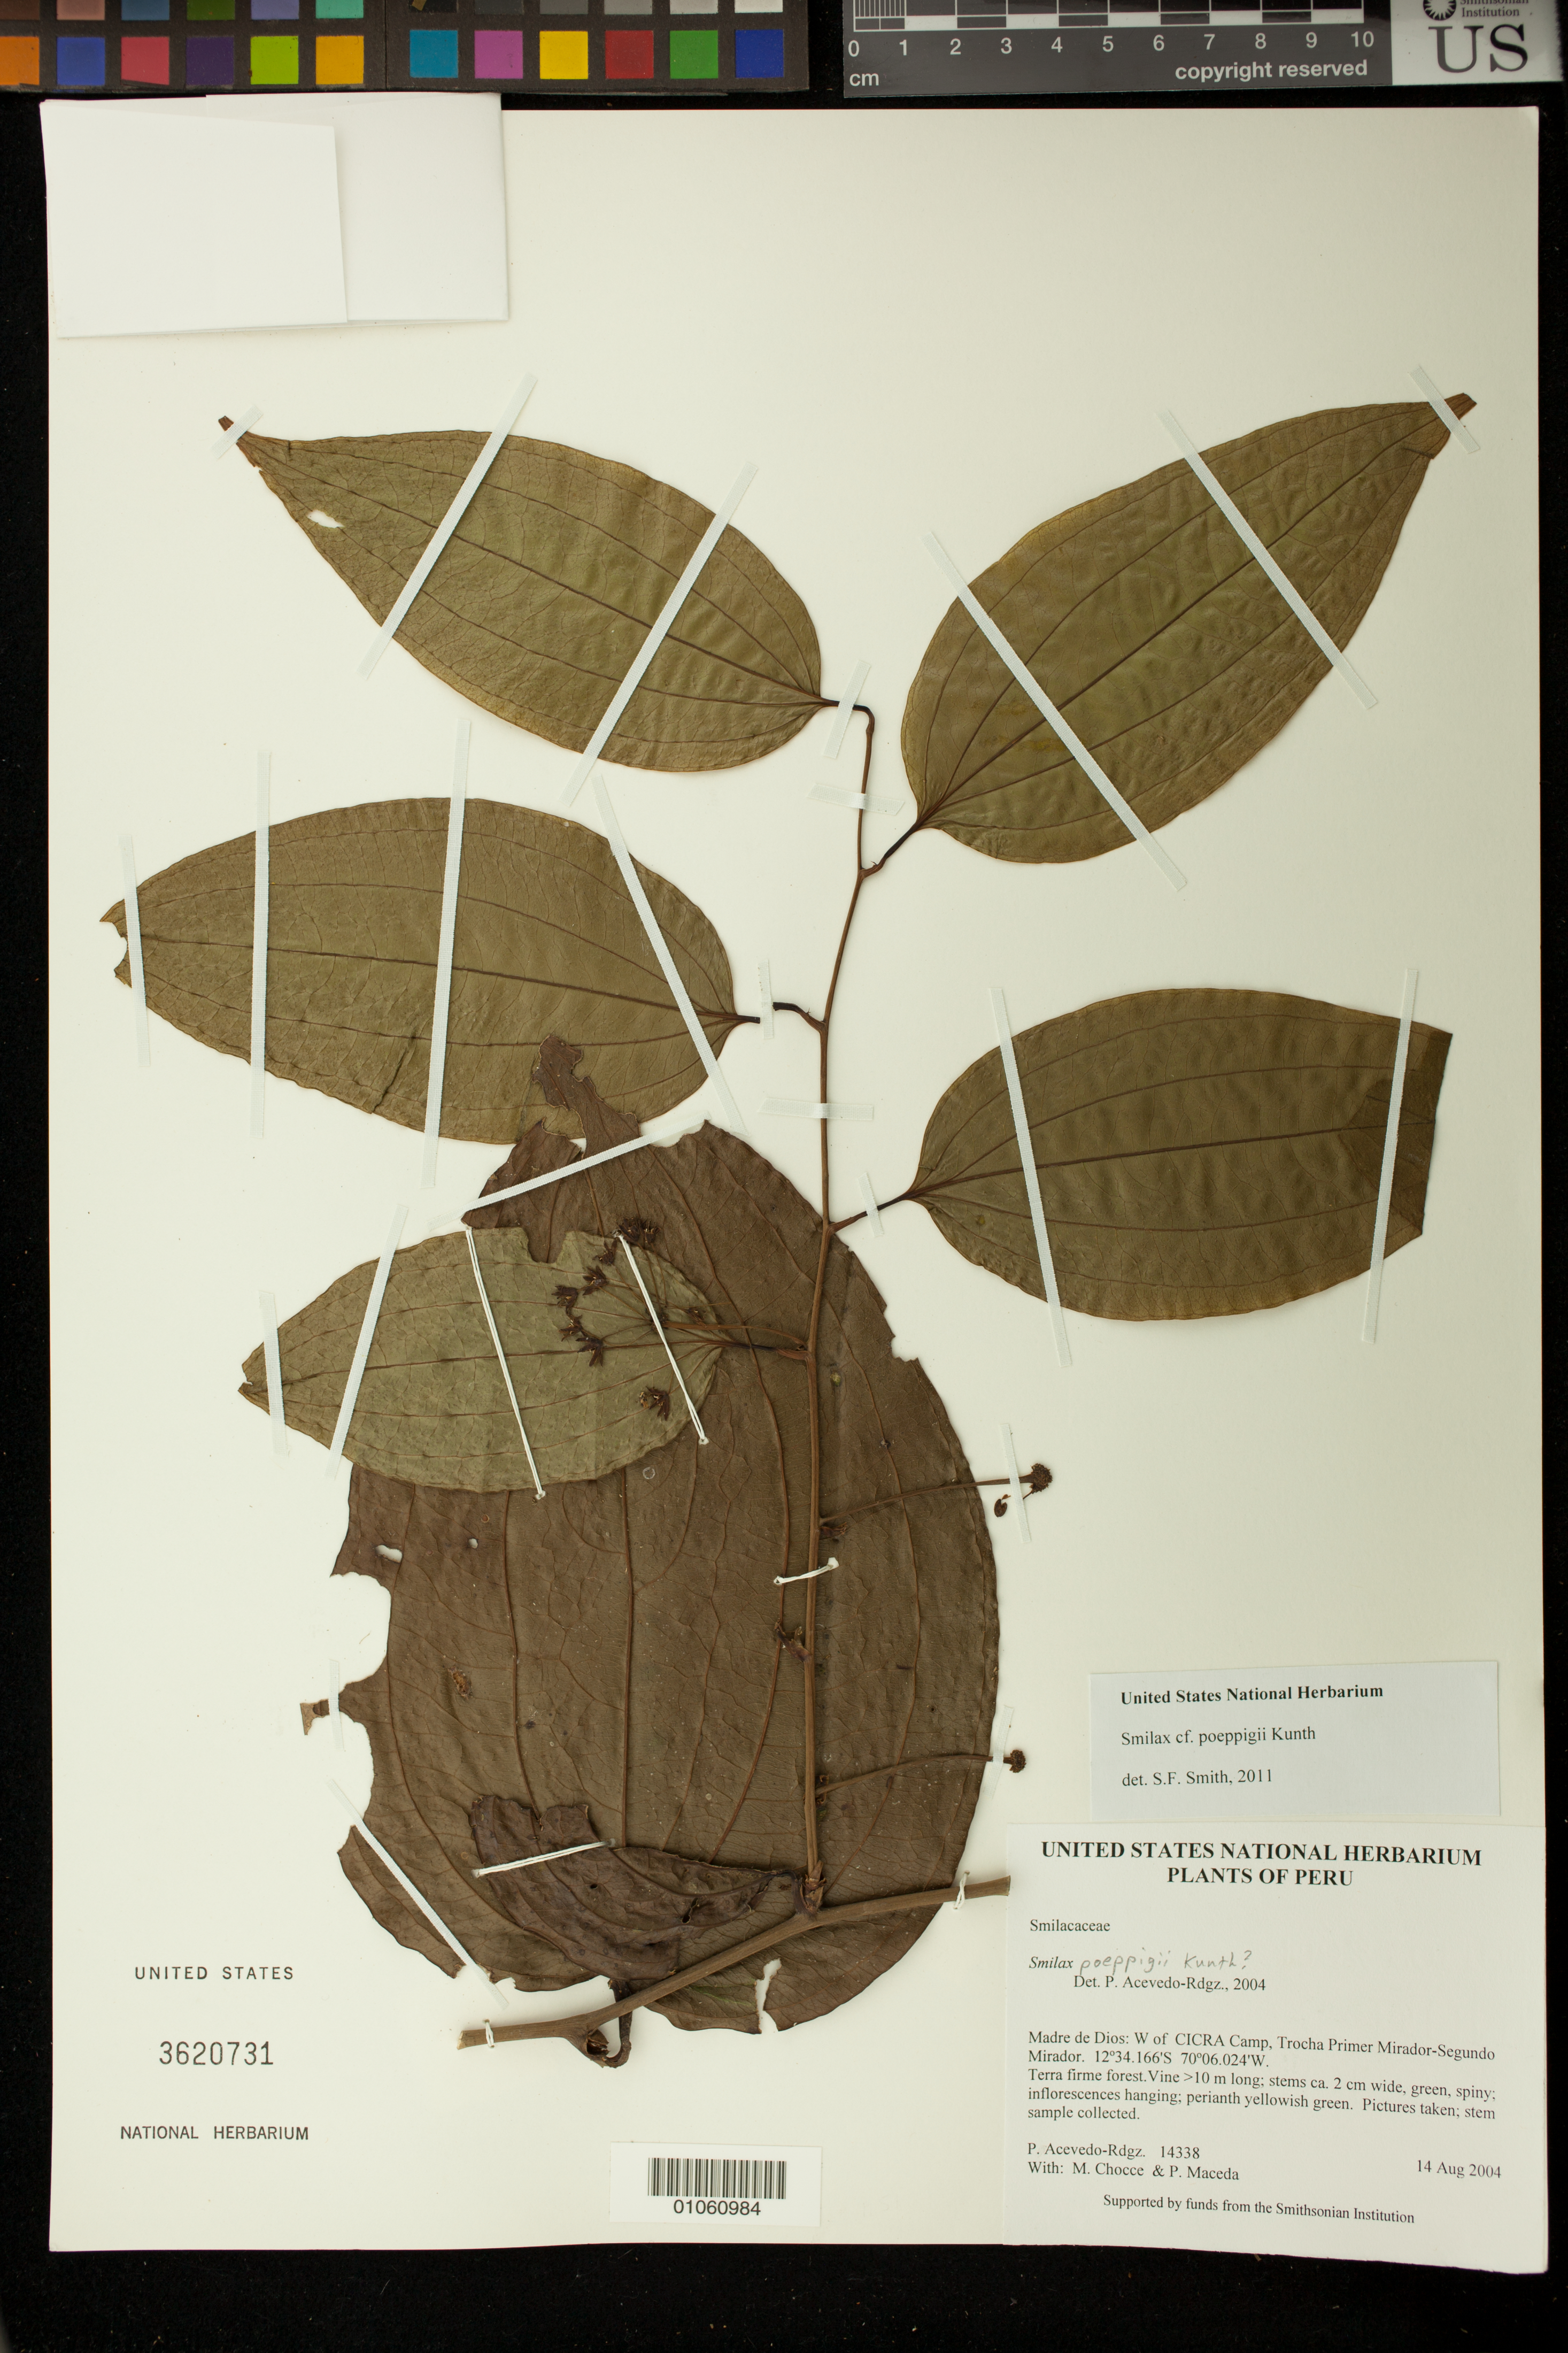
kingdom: Plantae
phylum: Tracheophyta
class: Liliopsida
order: Liliales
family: Smilacaceae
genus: Smilax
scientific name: Smilax poeppigii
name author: Kunth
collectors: P. Acevedo-Rodr., M. Chocce & P. Maceda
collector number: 14338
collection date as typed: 14 Aug 2004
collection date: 2004-08-14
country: Peru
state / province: Madre de Dios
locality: Madre de Dios: W of CICRA Camp, Trocha Primer Mirador-Segundo Mirador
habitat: Terra firme forest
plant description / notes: K, MO, NY, P, US, B, MICH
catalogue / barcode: US 3620731